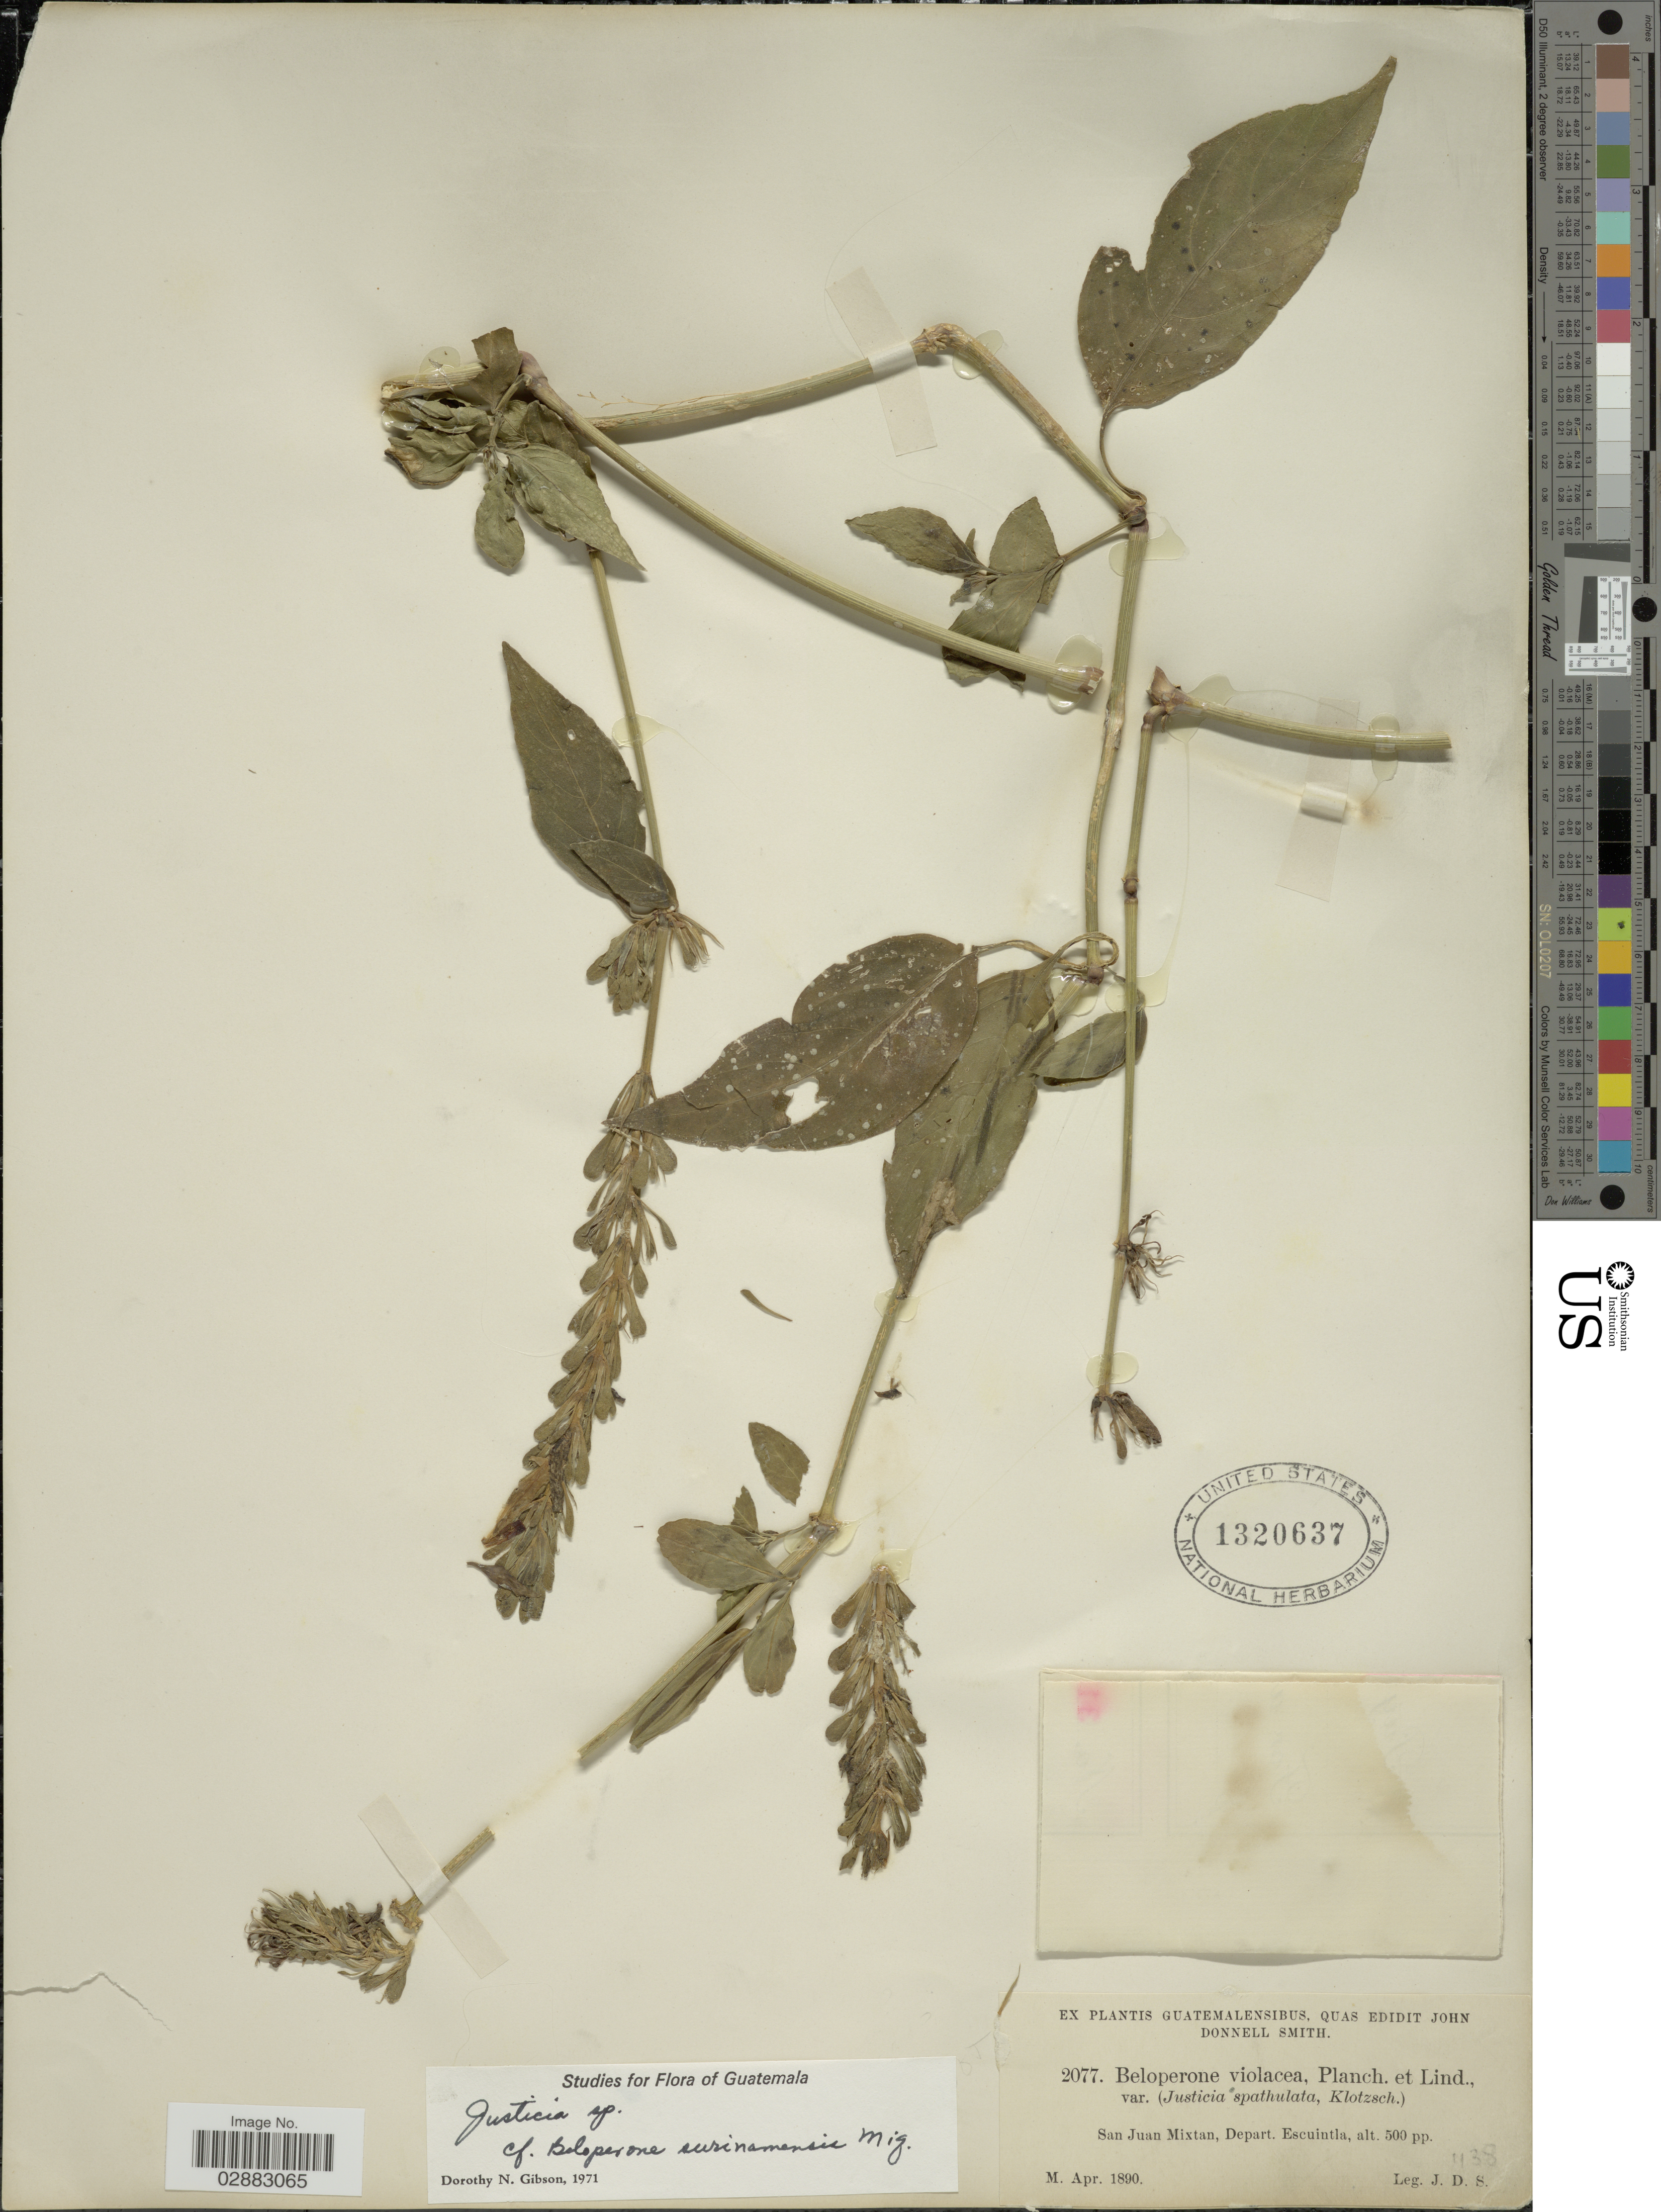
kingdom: Plantae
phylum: Tracheophyta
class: Magnoliopsida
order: Lamiales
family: Acanthaceae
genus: Beloperone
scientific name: Beloperone surinamensis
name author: Miq.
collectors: J. Donnell Smith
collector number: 2077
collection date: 1890-04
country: Guatemala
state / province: Escuintla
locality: San Juan Mixtan, Depart. Escuintla.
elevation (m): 152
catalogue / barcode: US 1320637